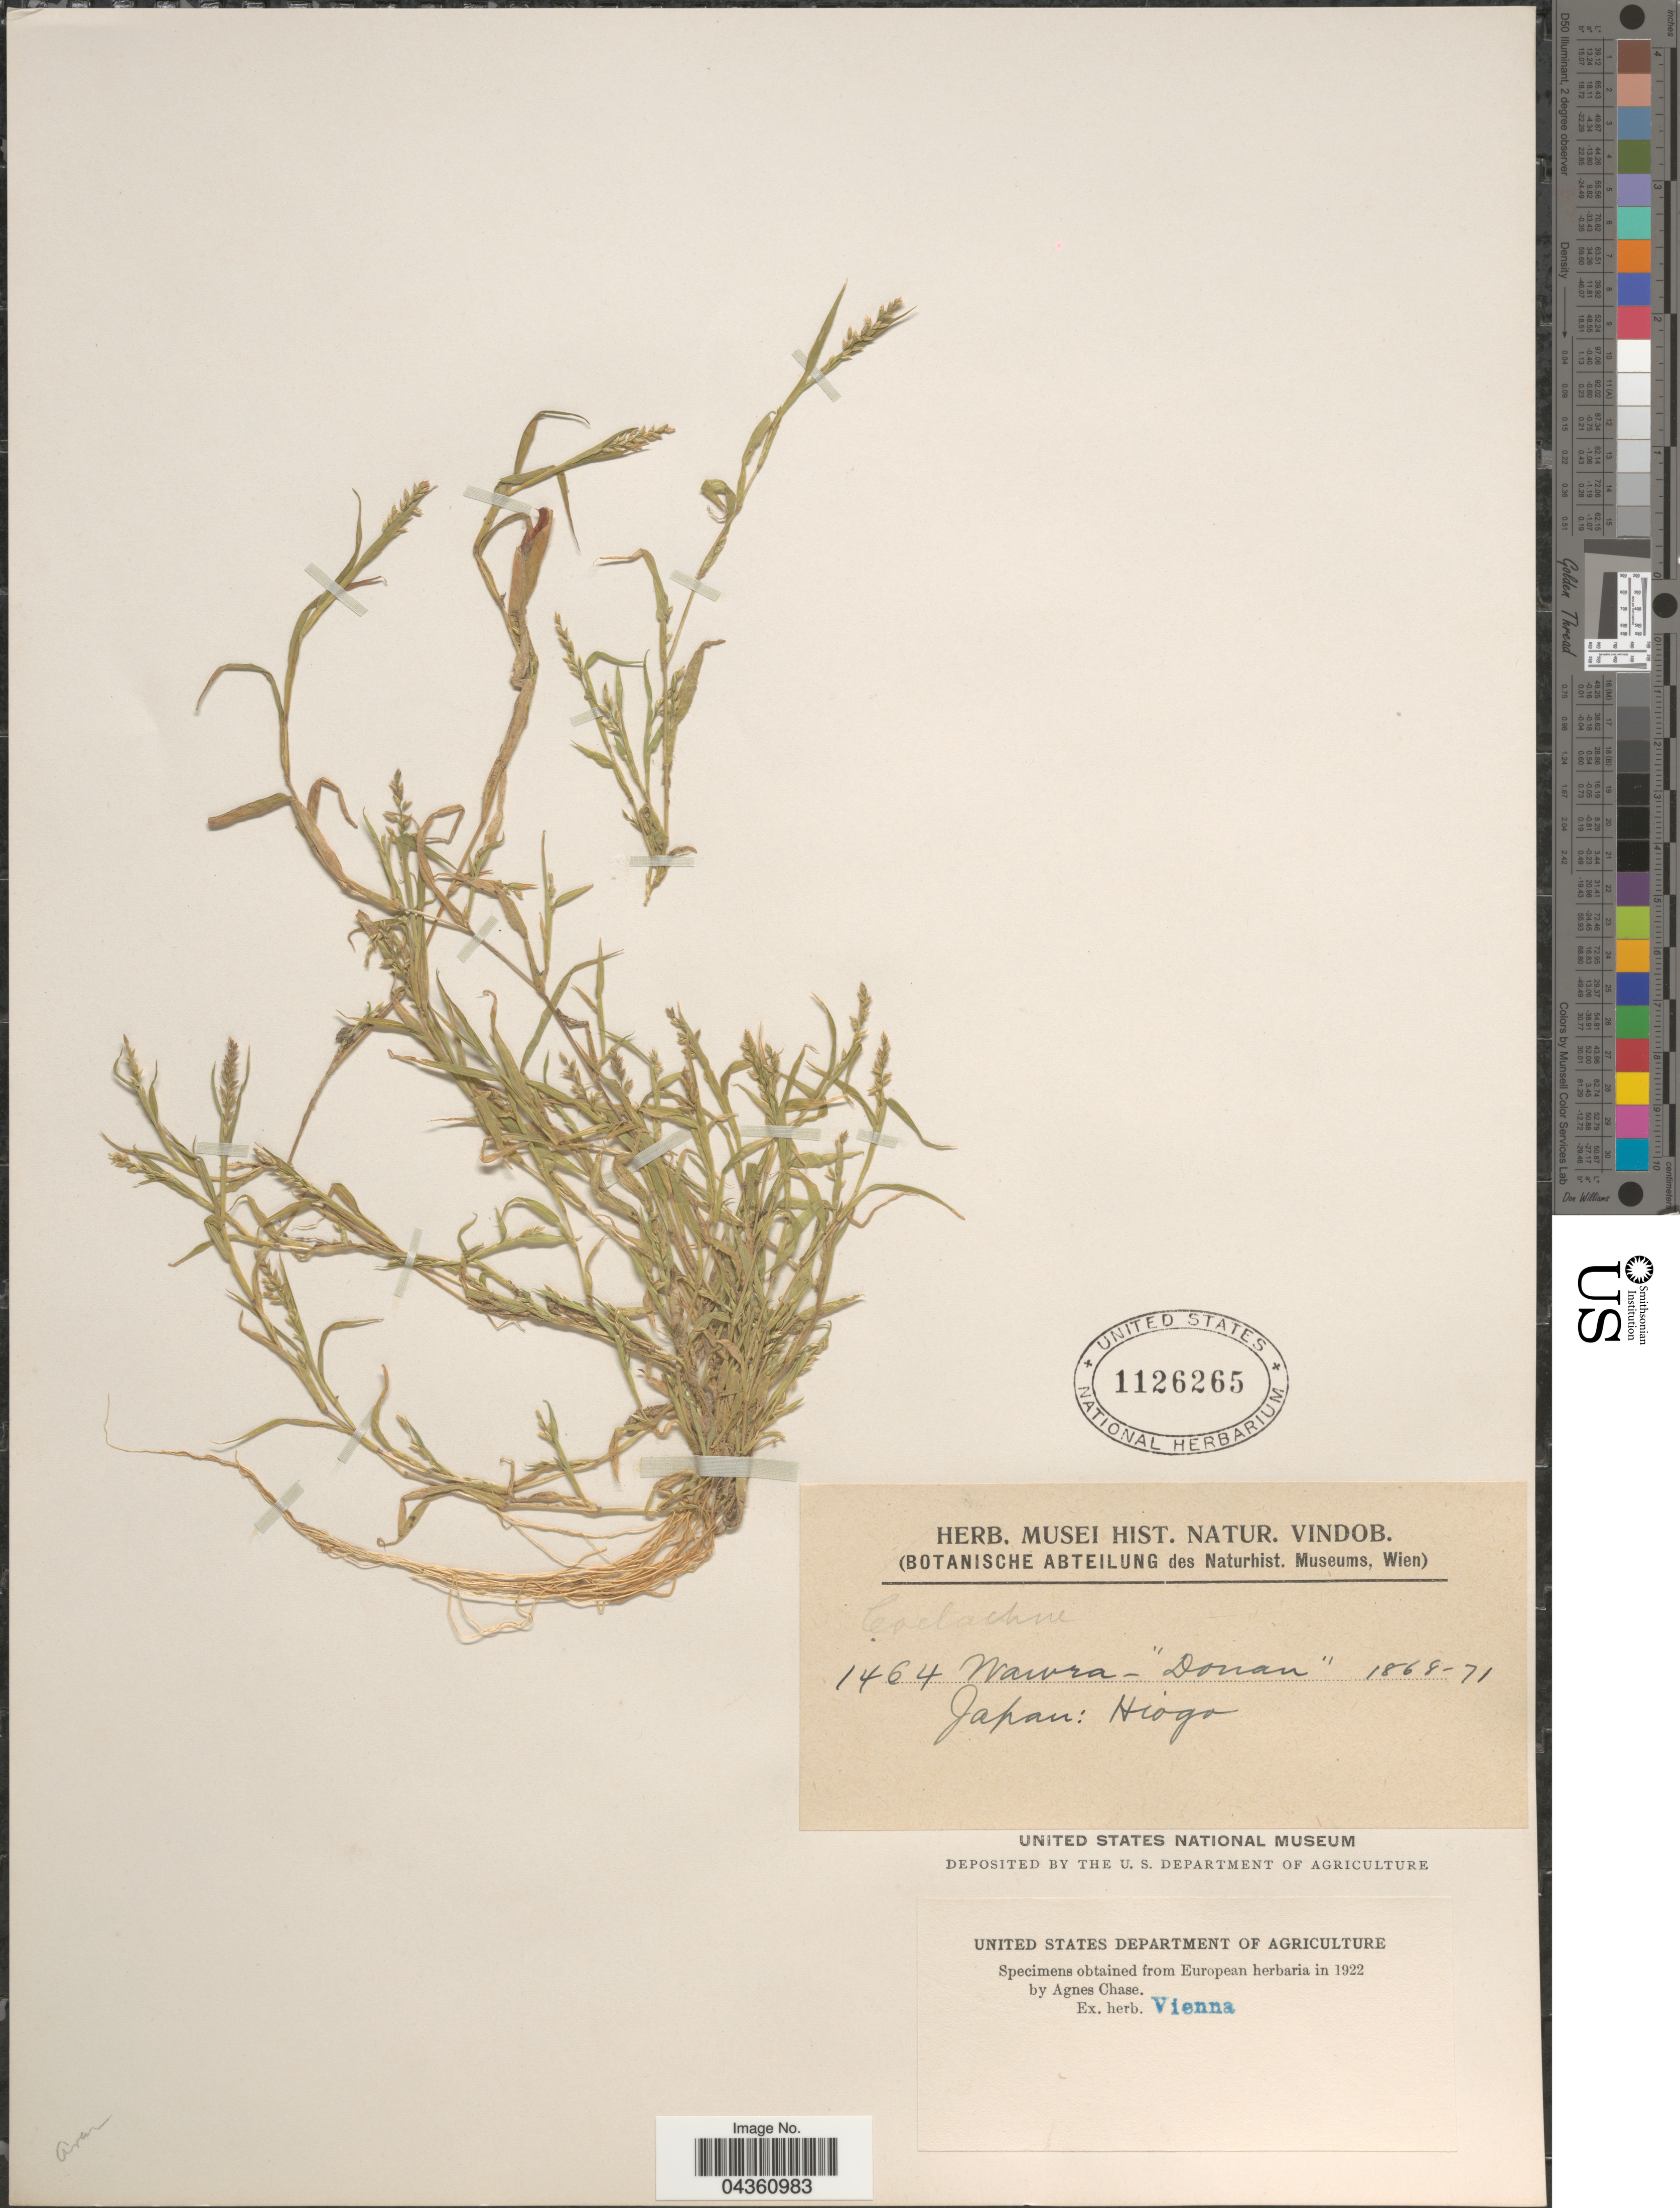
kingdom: Plantae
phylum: Tracheophyta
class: Liliopsida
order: Poales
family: Poaceae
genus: Coelachne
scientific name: Coelachne japonica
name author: Hack.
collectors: Wawra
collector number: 1464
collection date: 1868/1871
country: Japan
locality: Hiogo.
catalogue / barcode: US 1126265